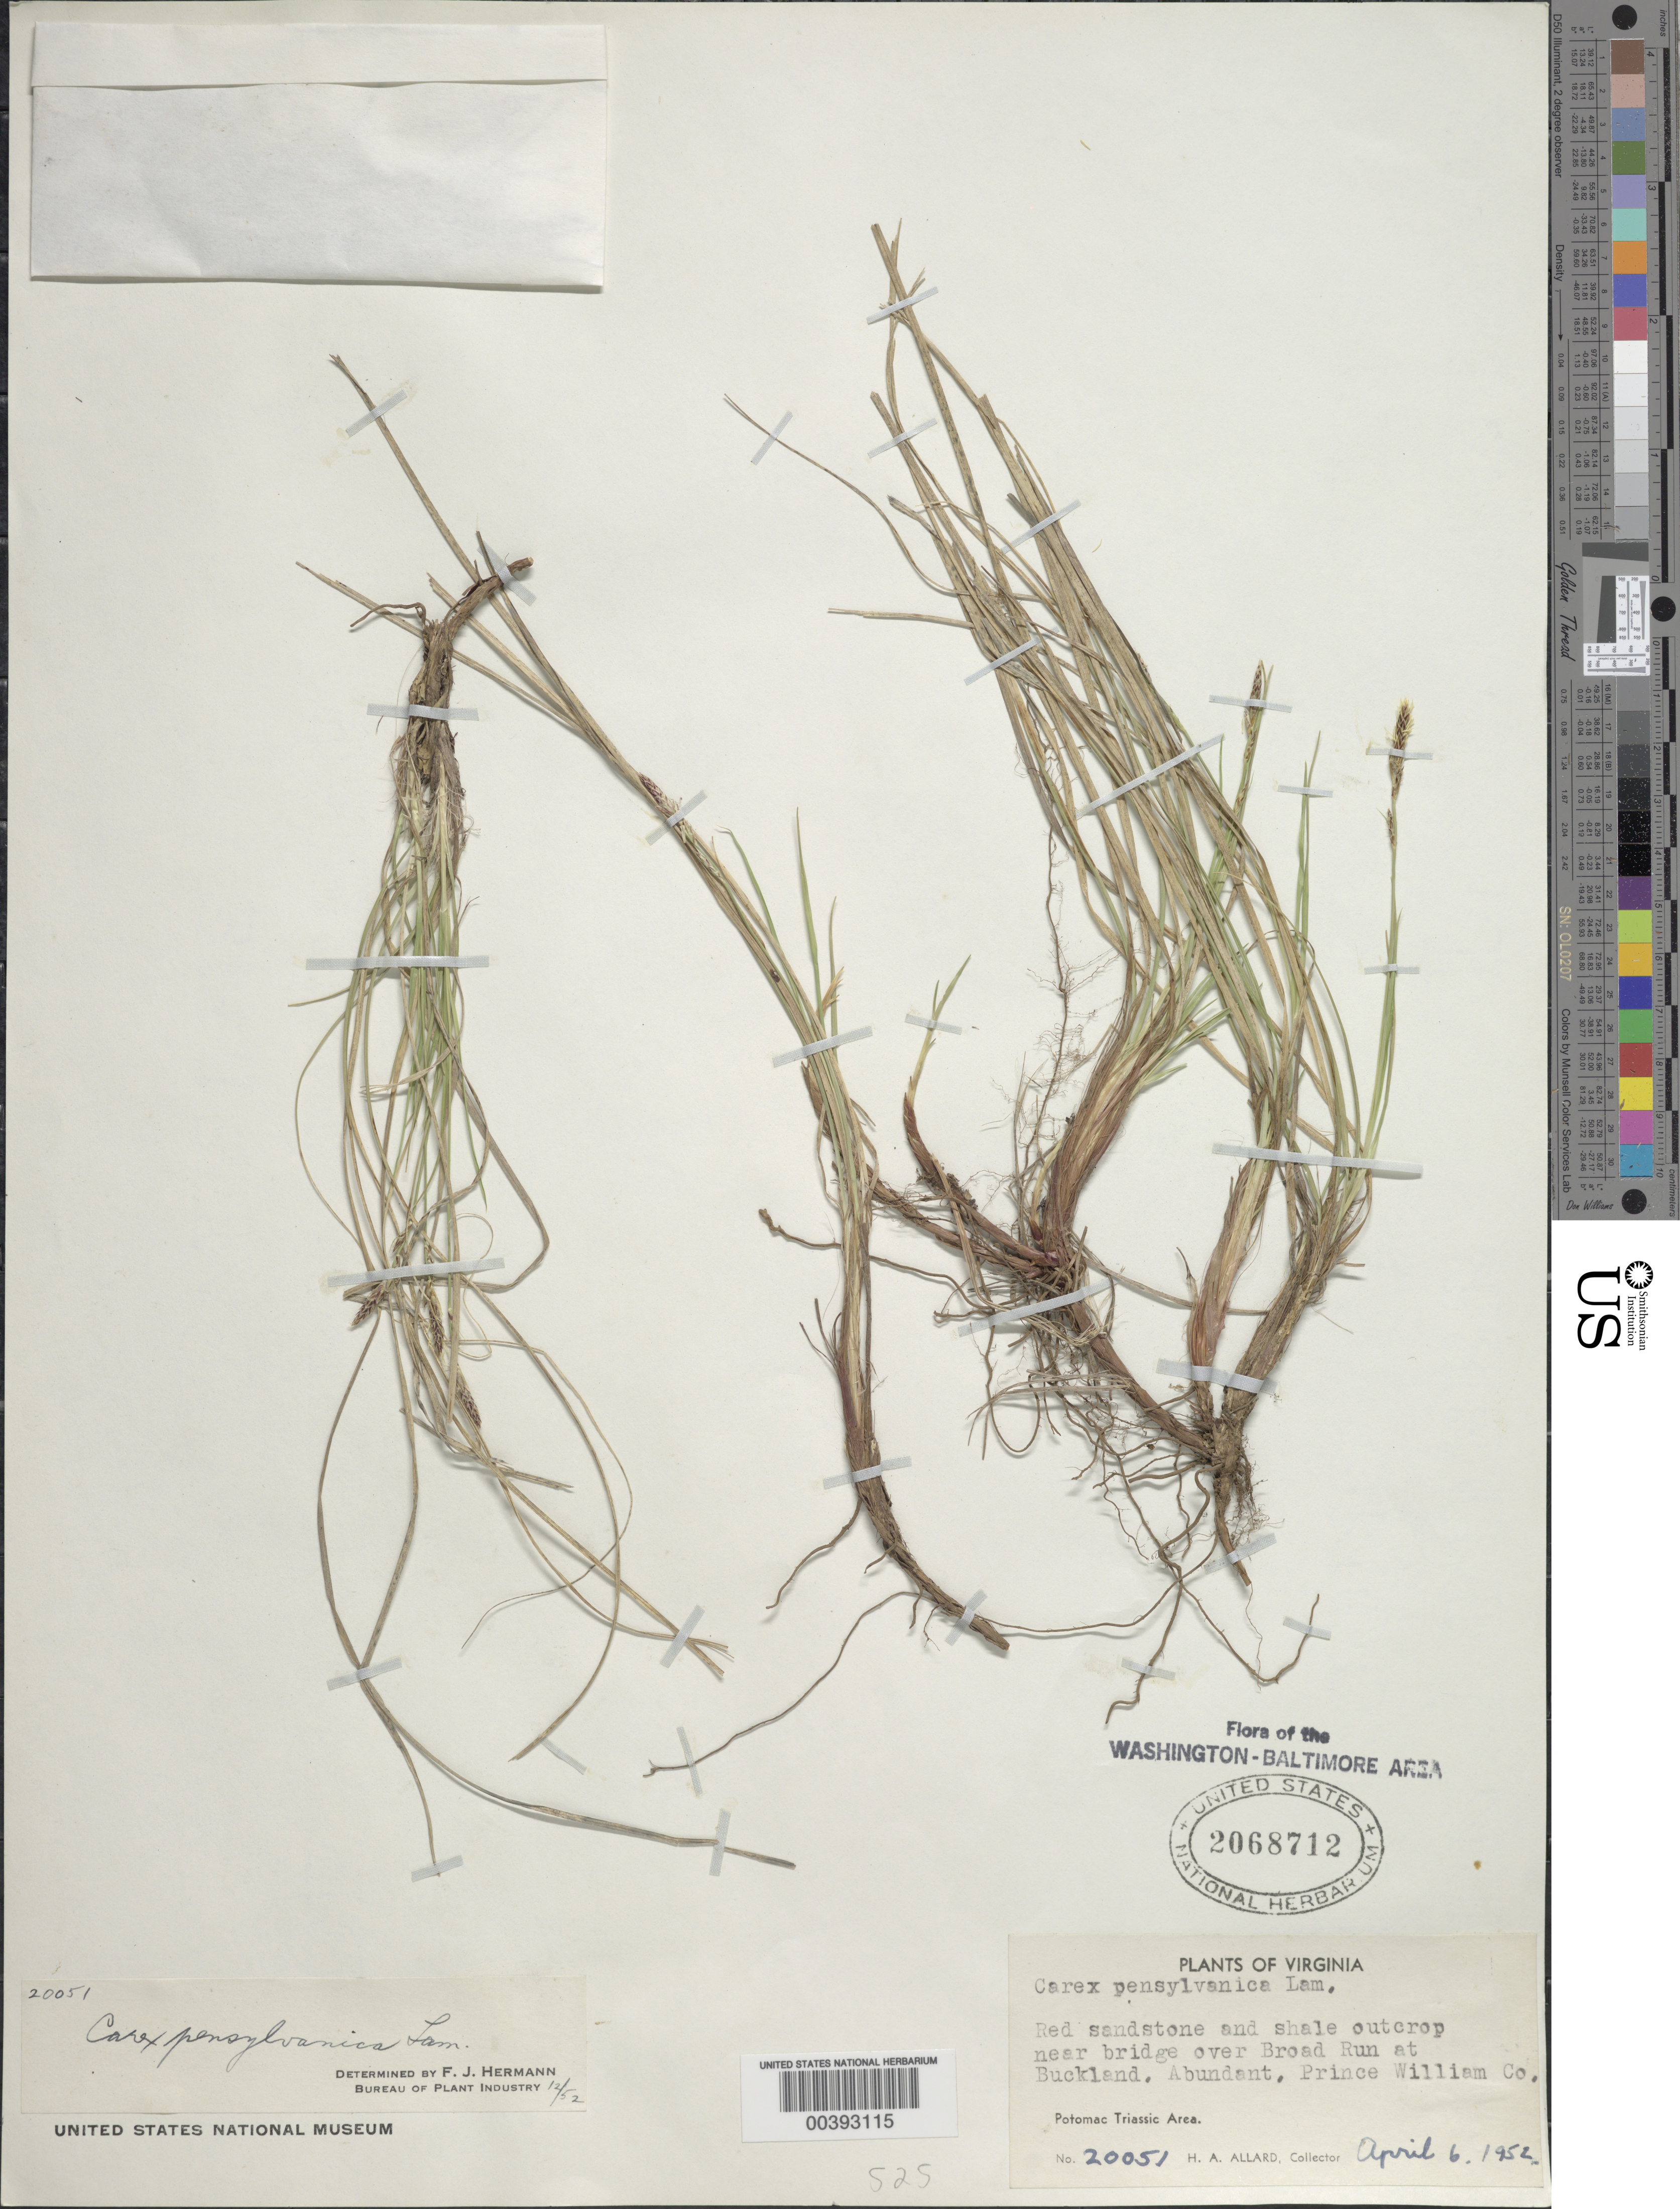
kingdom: Plantae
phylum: Tracheophyta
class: Liliopsida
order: Poales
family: Cyperaceae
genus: Carex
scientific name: Carex pensylvanica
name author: Lam.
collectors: H. A. Allard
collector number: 20051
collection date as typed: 06 Apr 1952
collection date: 1952-04-06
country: United States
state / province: Virginia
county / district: Prince William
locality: Broad Run, Buckland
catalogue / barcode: US 2068712